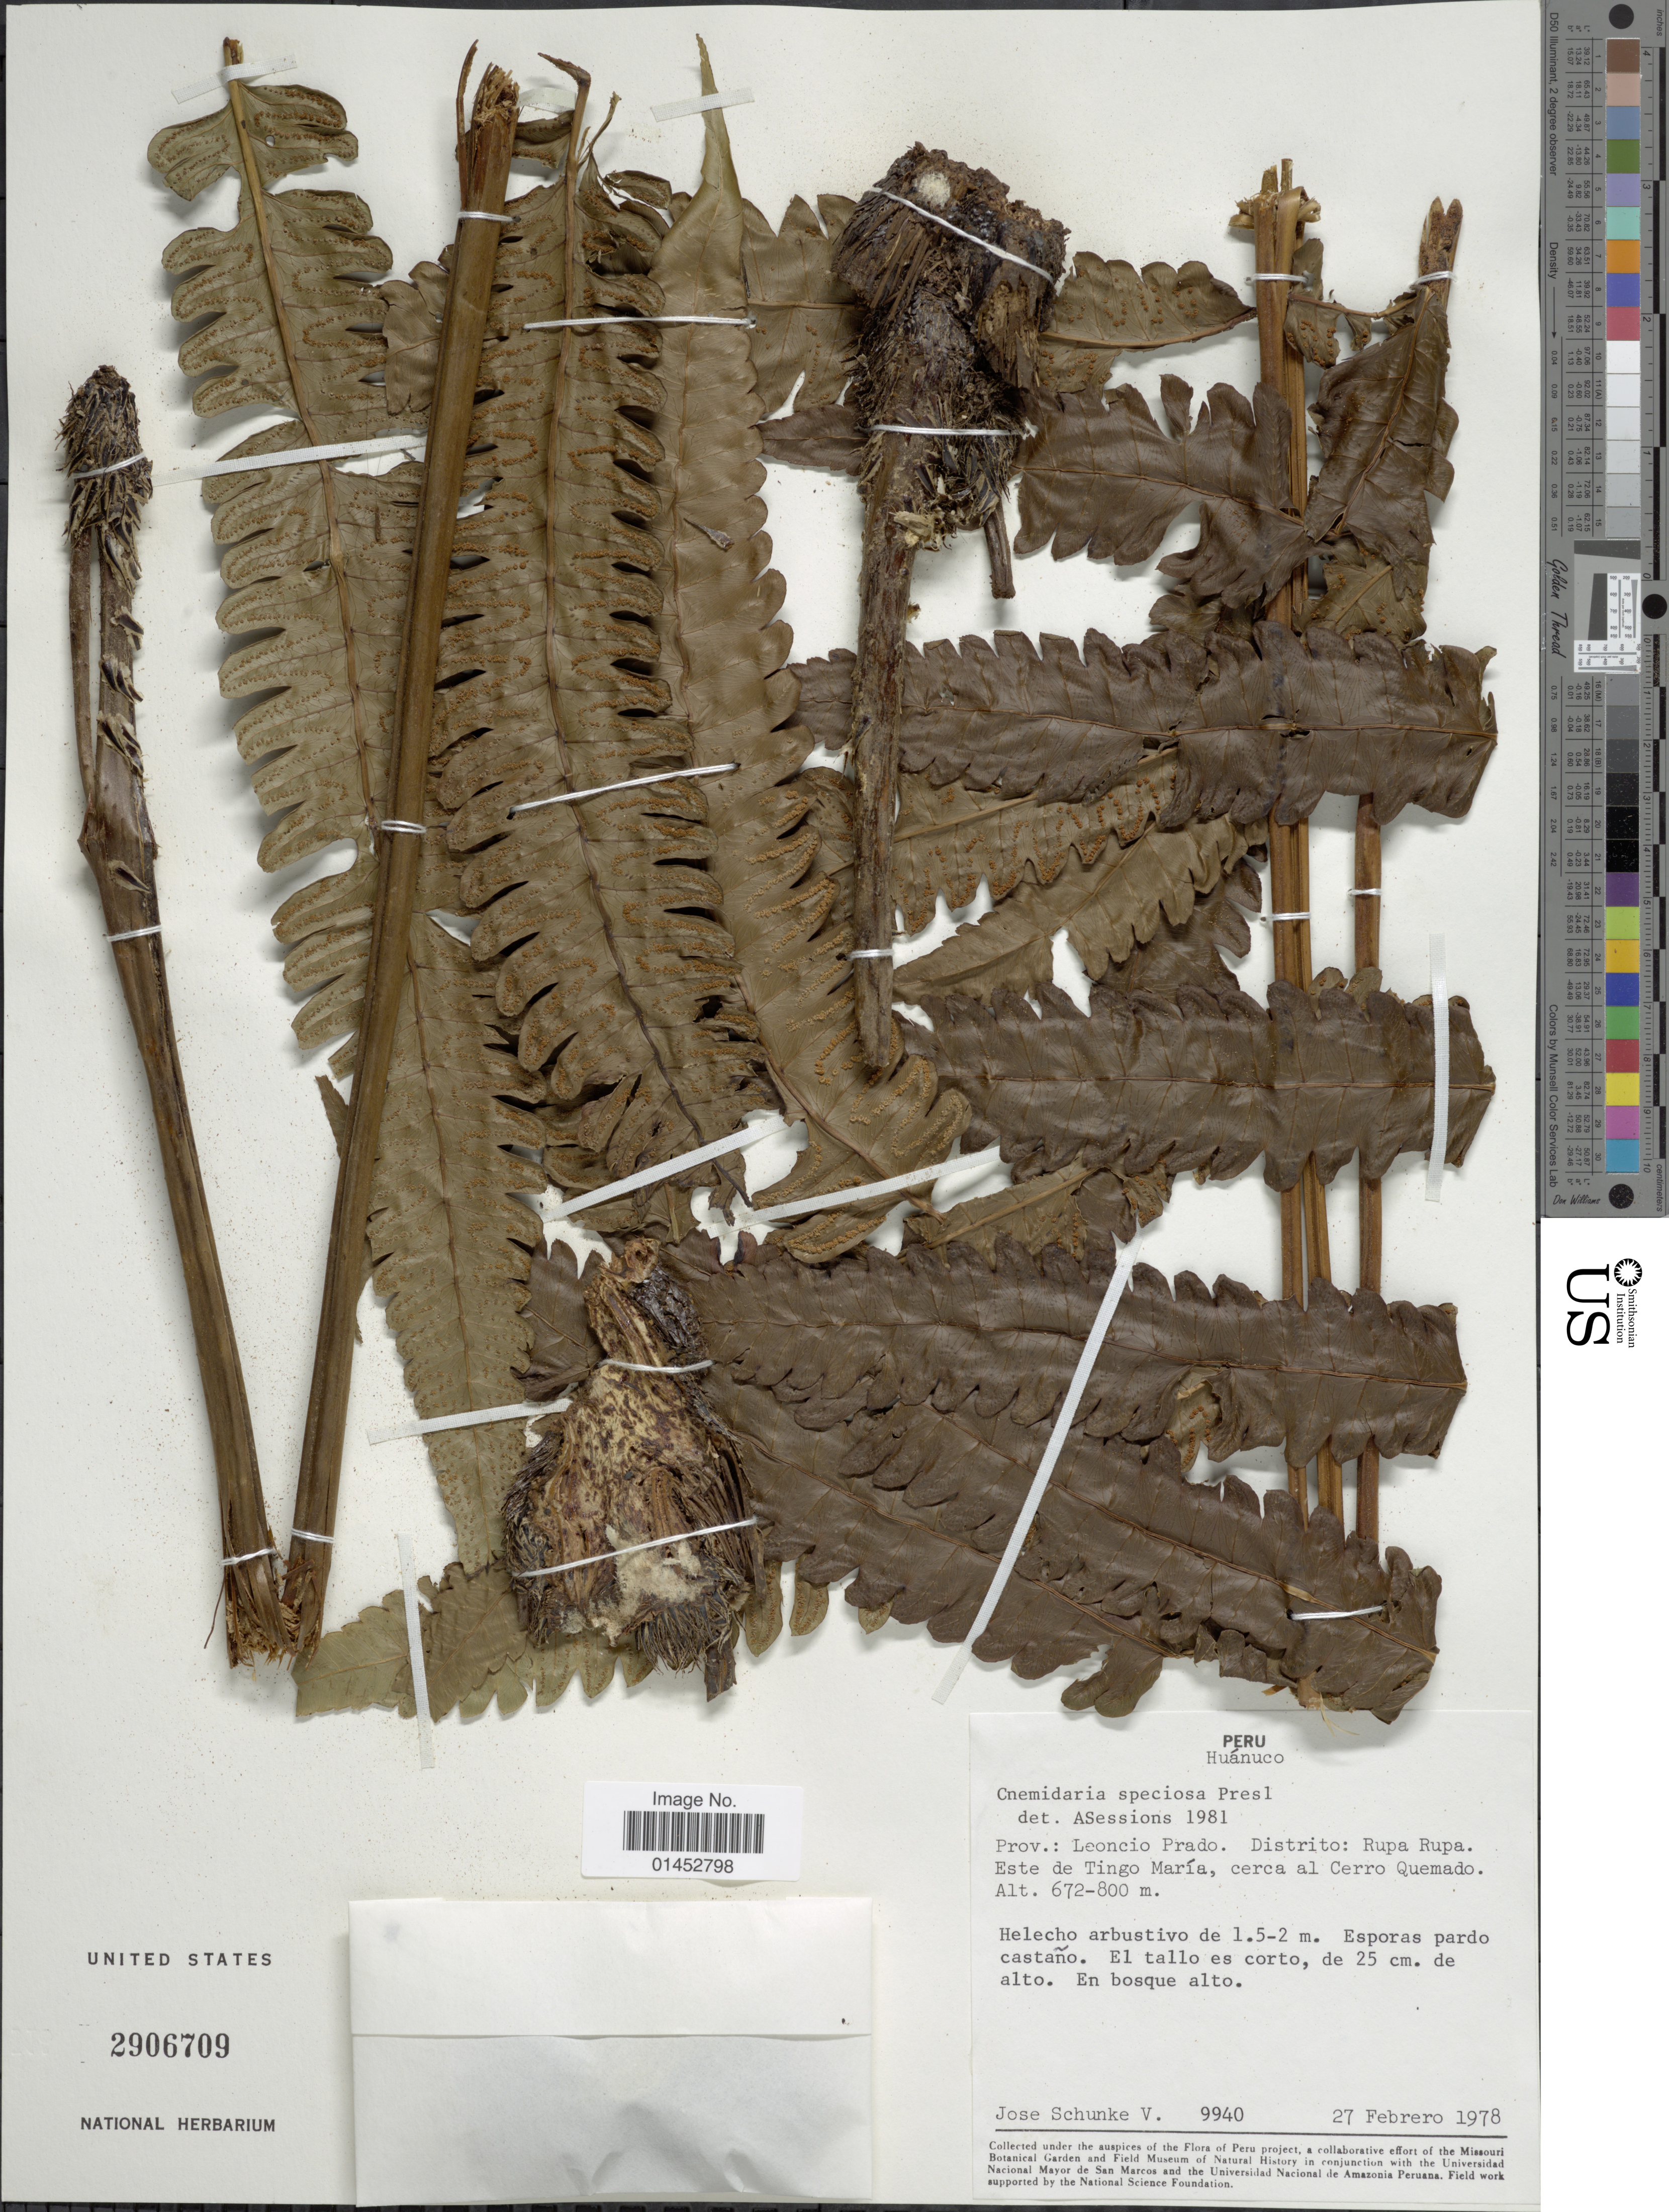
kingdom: Plantae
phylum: Tracheophyta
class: Polypodiopsida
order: Cyatheales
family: Cyatheaceae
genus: Cyathea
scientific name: Cyathea speciosa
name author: Humb. & Bonpl. ex Willd.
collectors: J. Schunke Vigo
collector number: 9940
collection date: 1978-02-27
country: Peru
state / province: Huánuco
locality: Prov.: Leoncio Prado. Distrito: Rupa Rupa. Este de Tingo María, crca al Cerro Quemado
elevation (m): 672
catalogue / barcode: US 2906709